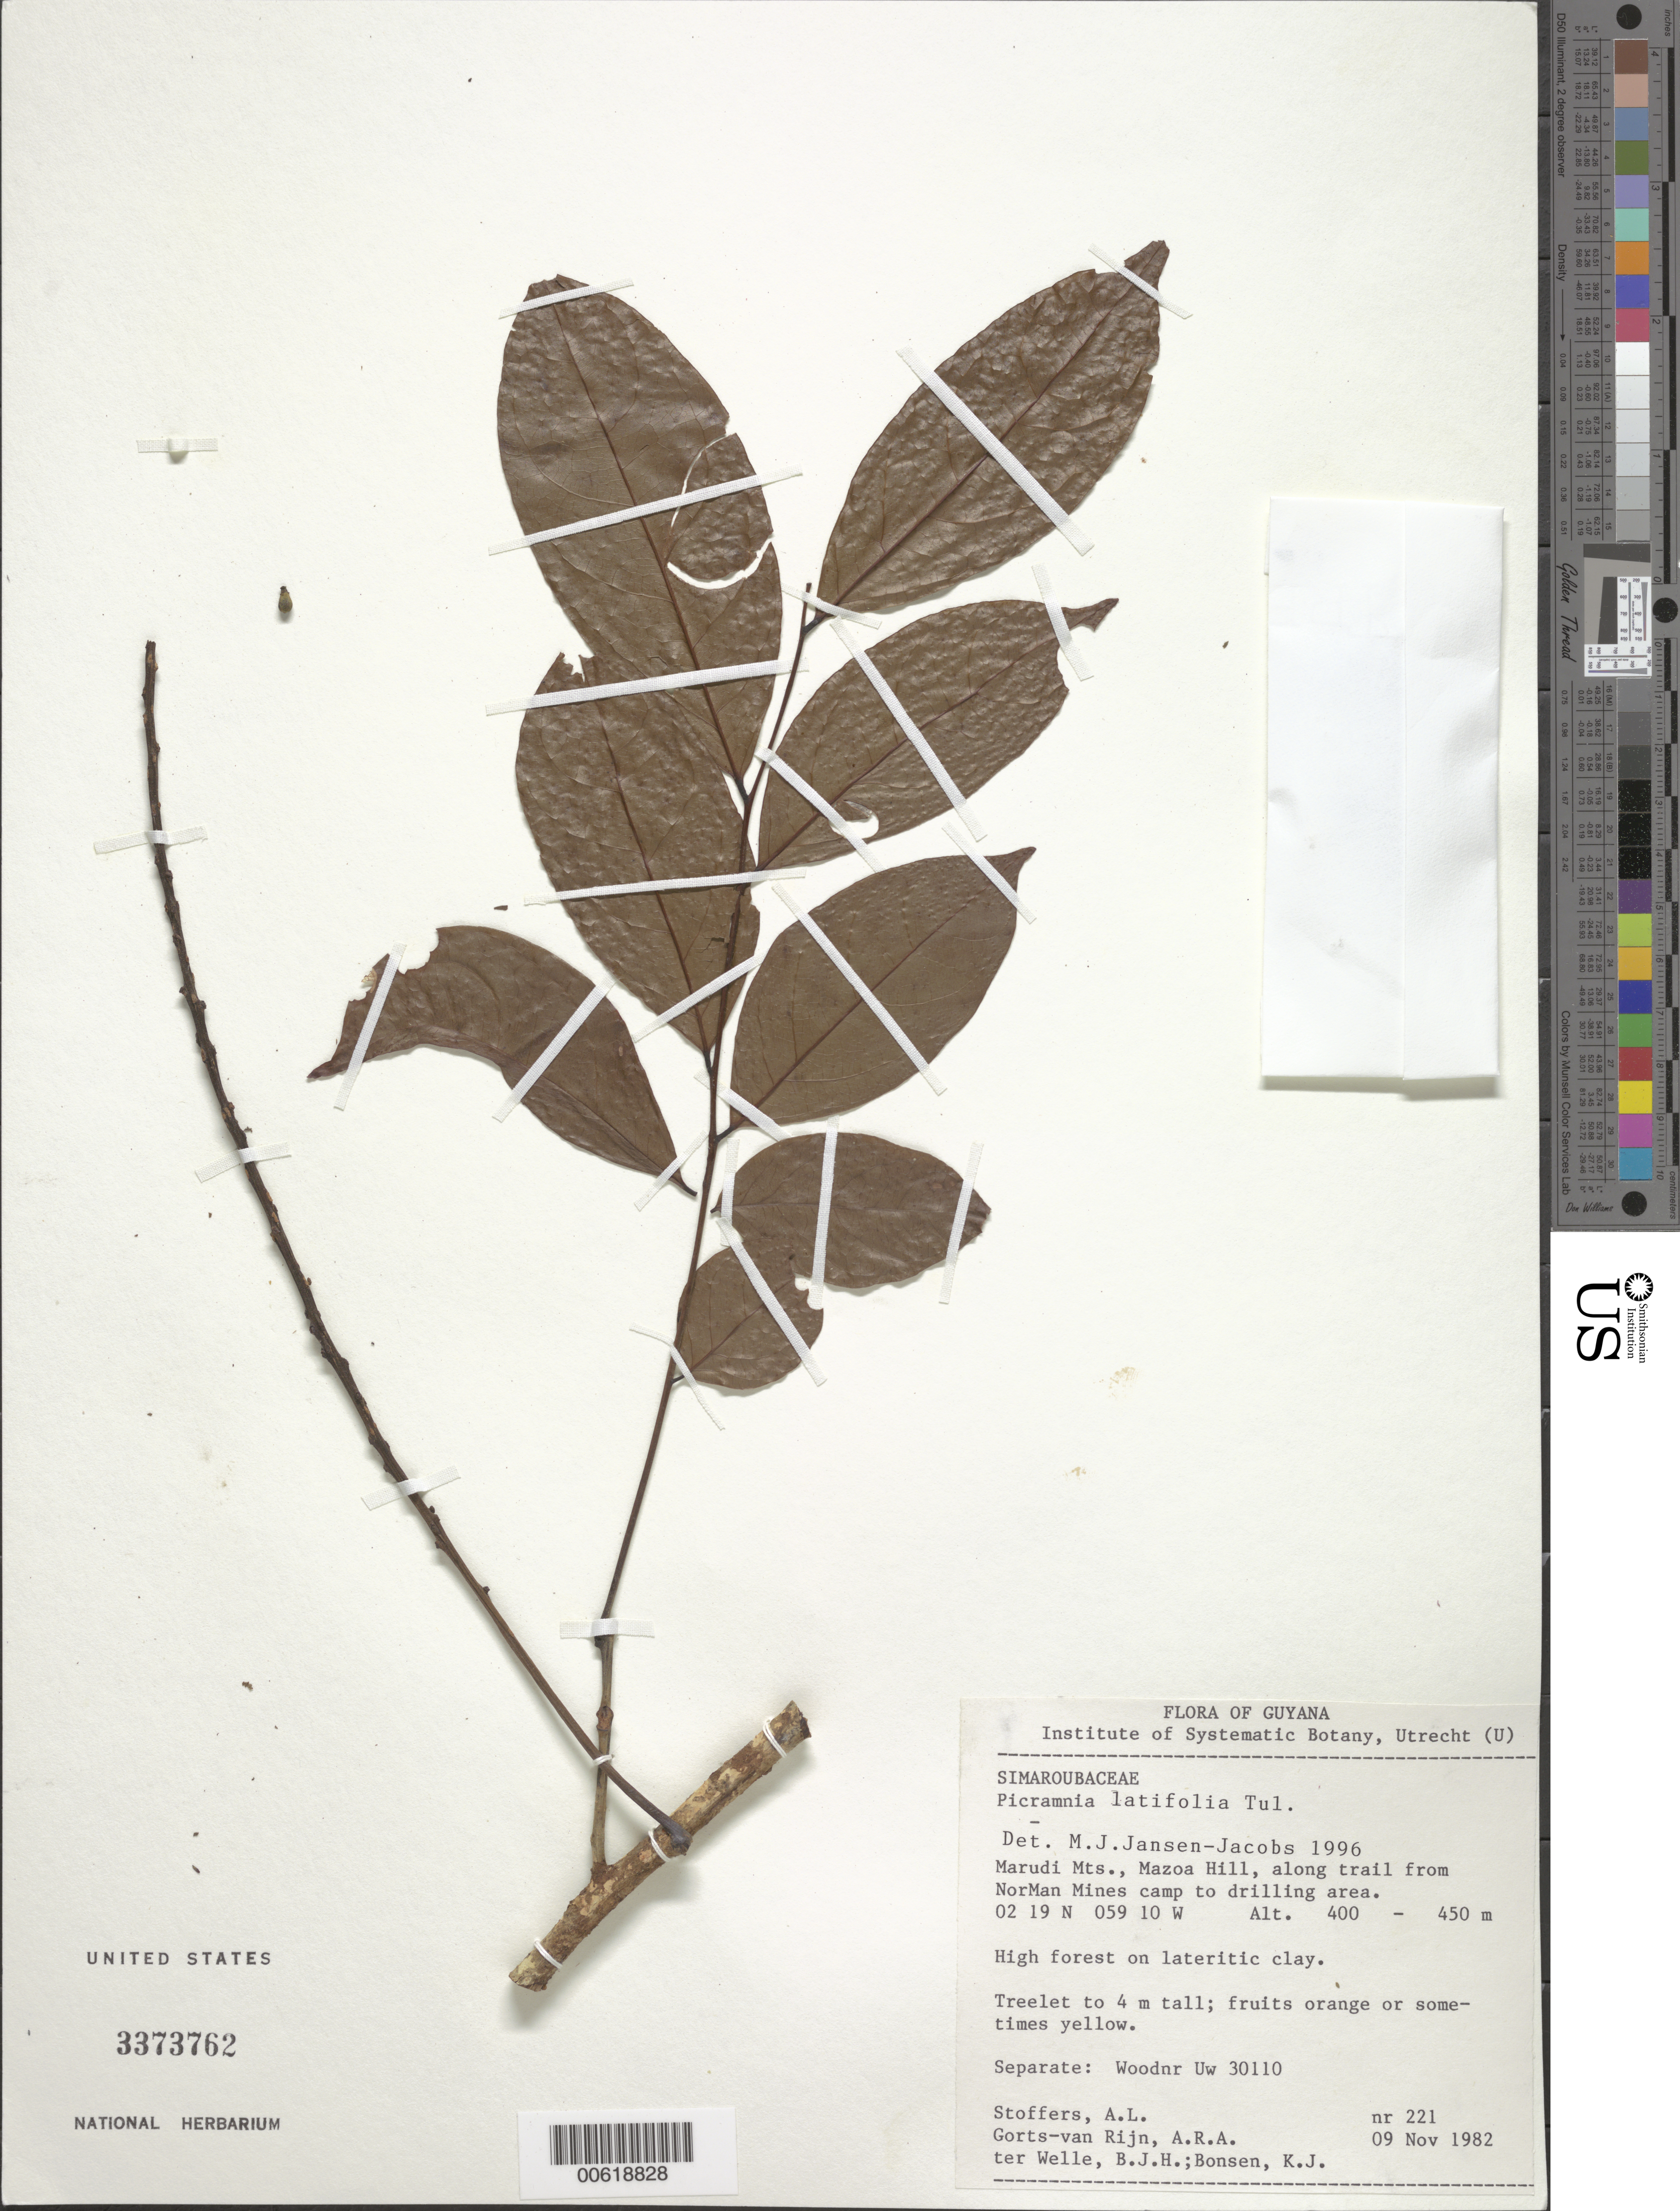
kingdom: Plantae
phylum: Tracheophyta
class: Magnoliopsida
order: Picramniales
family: Picramniaceae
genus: Picramnia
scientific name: Picramnia latifolia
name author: Tul.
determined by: Jansen-Jacobs, M. J., (U), Nationaal Herbarium Nederland, Utrecht University branch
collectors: A. Stoffers, A. .R. A. Görts-van Rijn, B. Welle & K. Bonsen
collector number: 221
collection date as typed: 9-Nov-82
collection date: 1982-11-09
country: Guyana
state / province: U. Takutu-U. Essequibo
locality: Marudi Mts., Mazoa Hill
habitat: High forest on lateritic clay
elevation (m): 400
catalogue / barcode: US 3373762